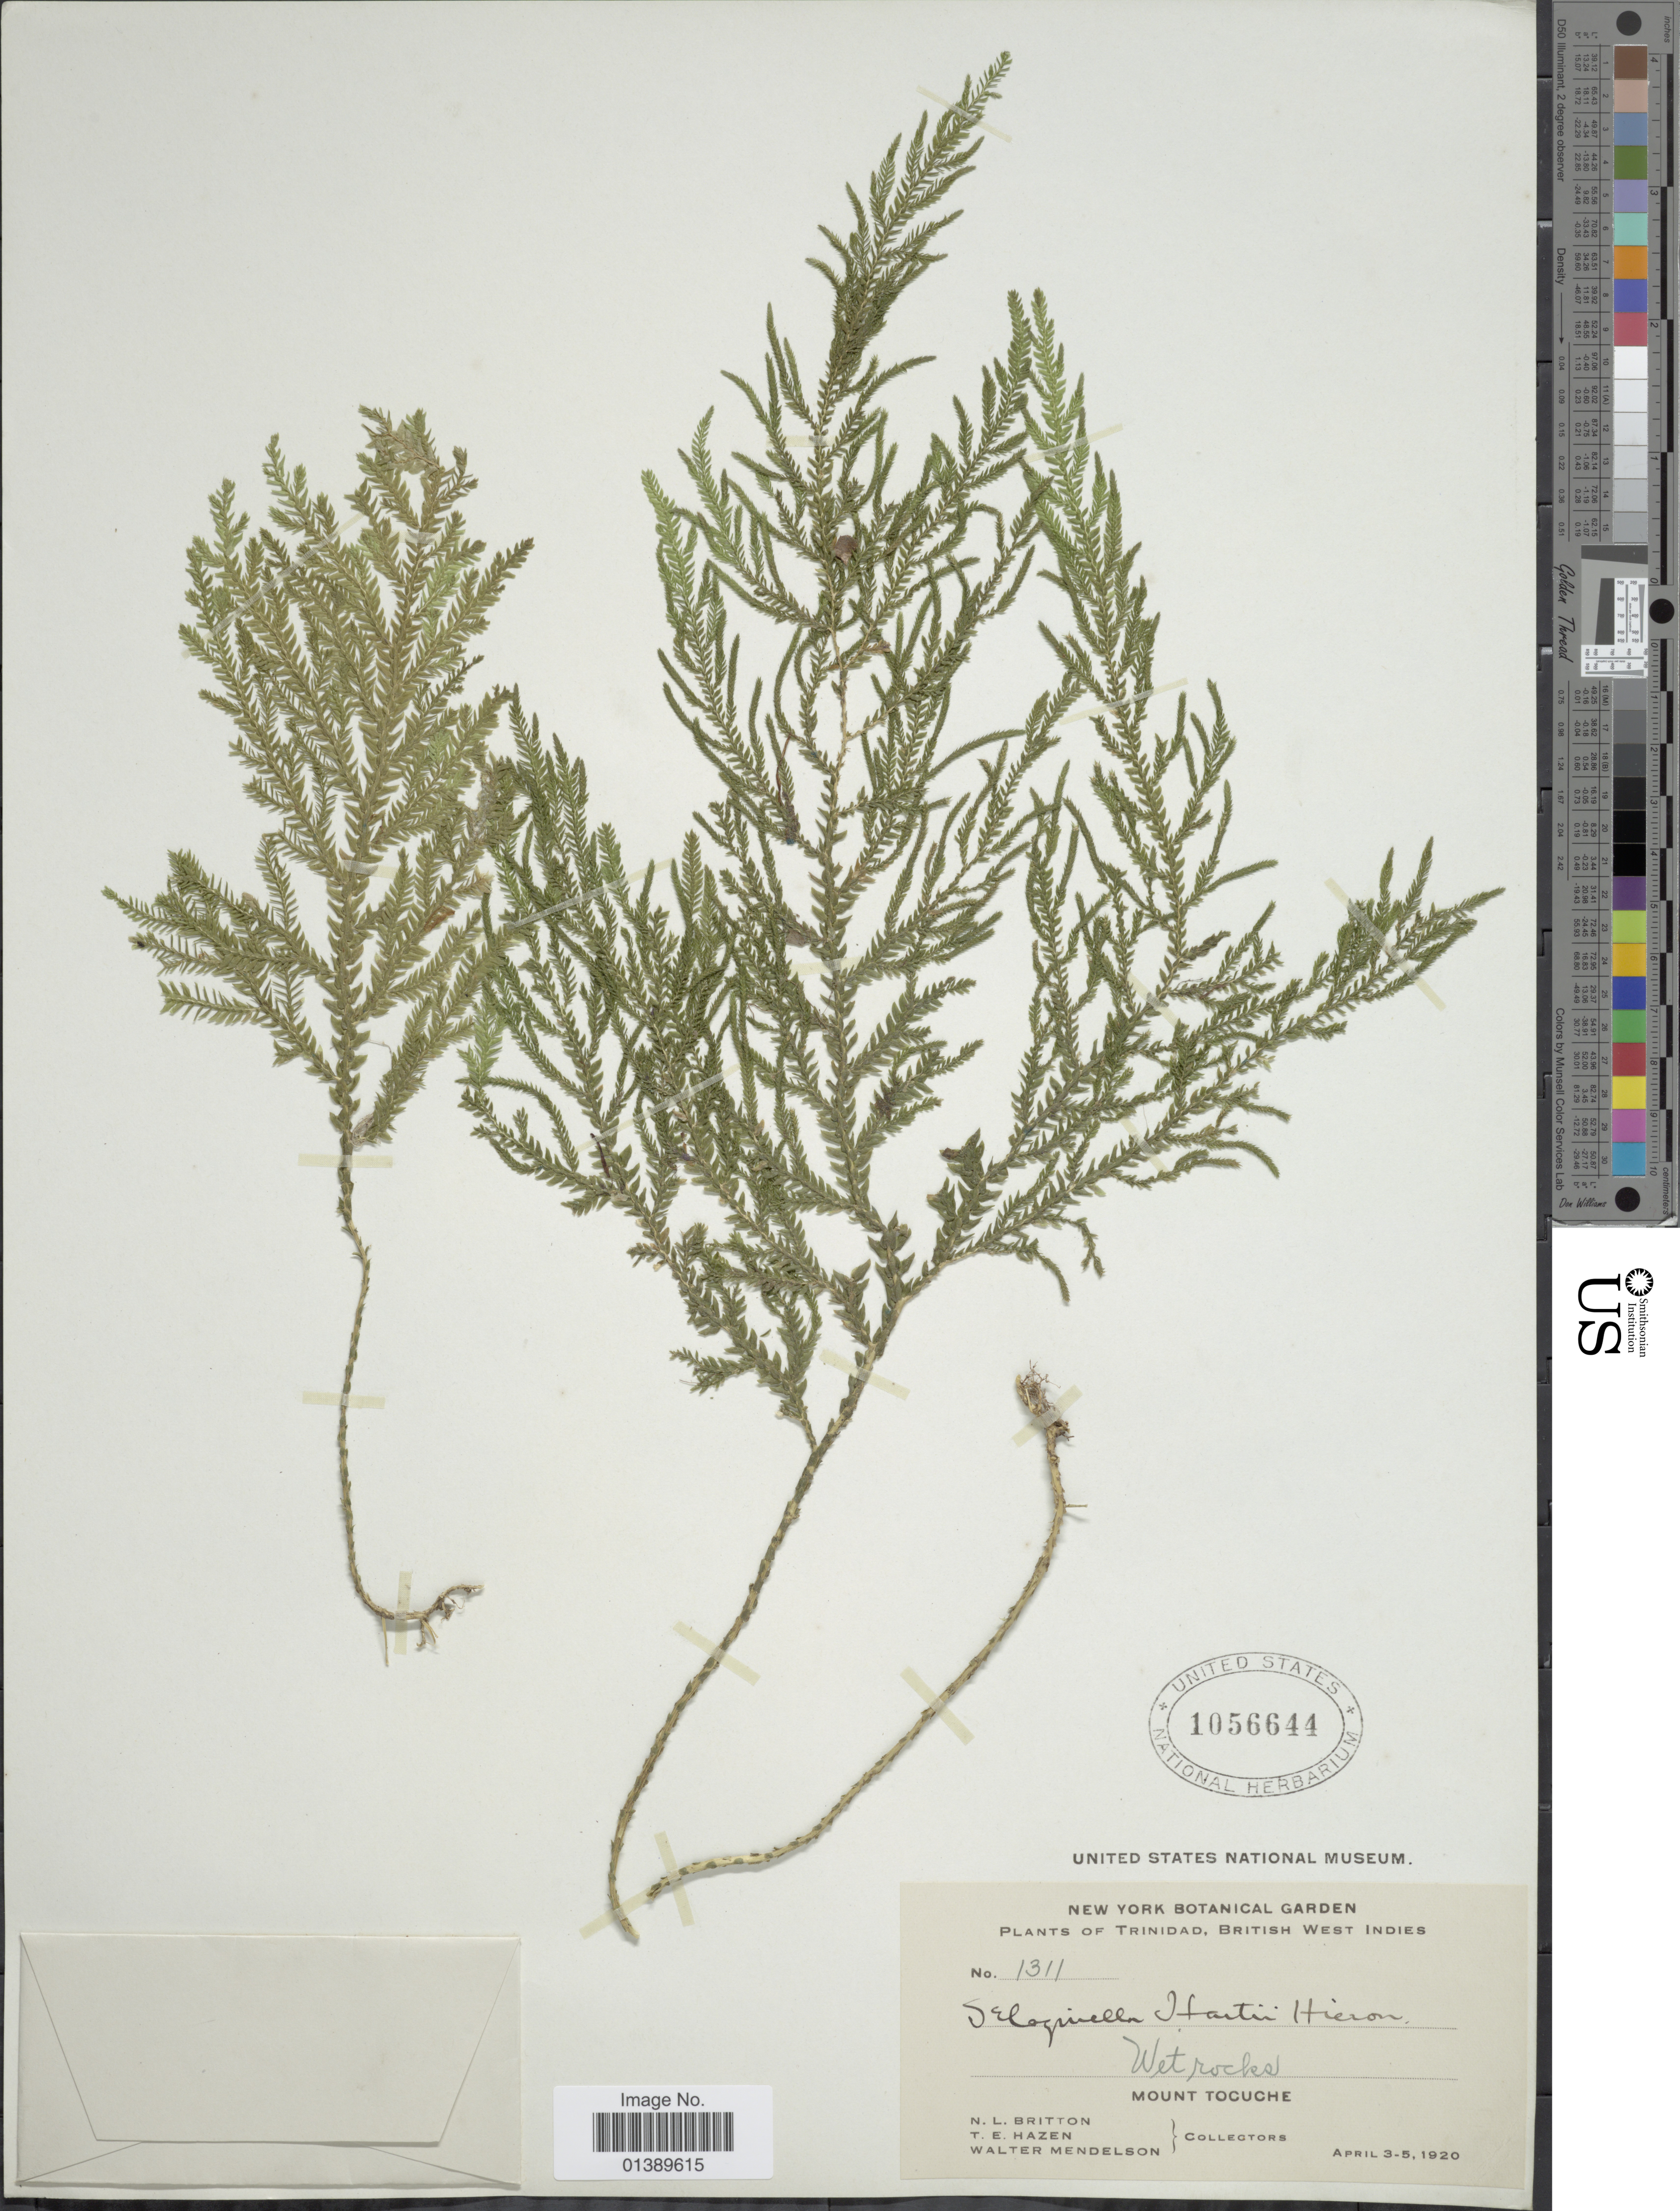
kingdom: Plantae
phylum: Tracheophyta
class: Lycopodiopsida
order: Selaginellales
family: Selaginellaceae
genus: Selaginella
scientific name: Selaginella hartii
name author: Hieron.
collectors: N. Britton, T. E. Hazen & W. Mendelson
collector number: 1311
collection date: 1920-04-03/1920-04-05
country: Trinidad and Tobago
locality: Trinidad, British West Indies, Mount Tocuche.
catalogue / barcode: US 1056644